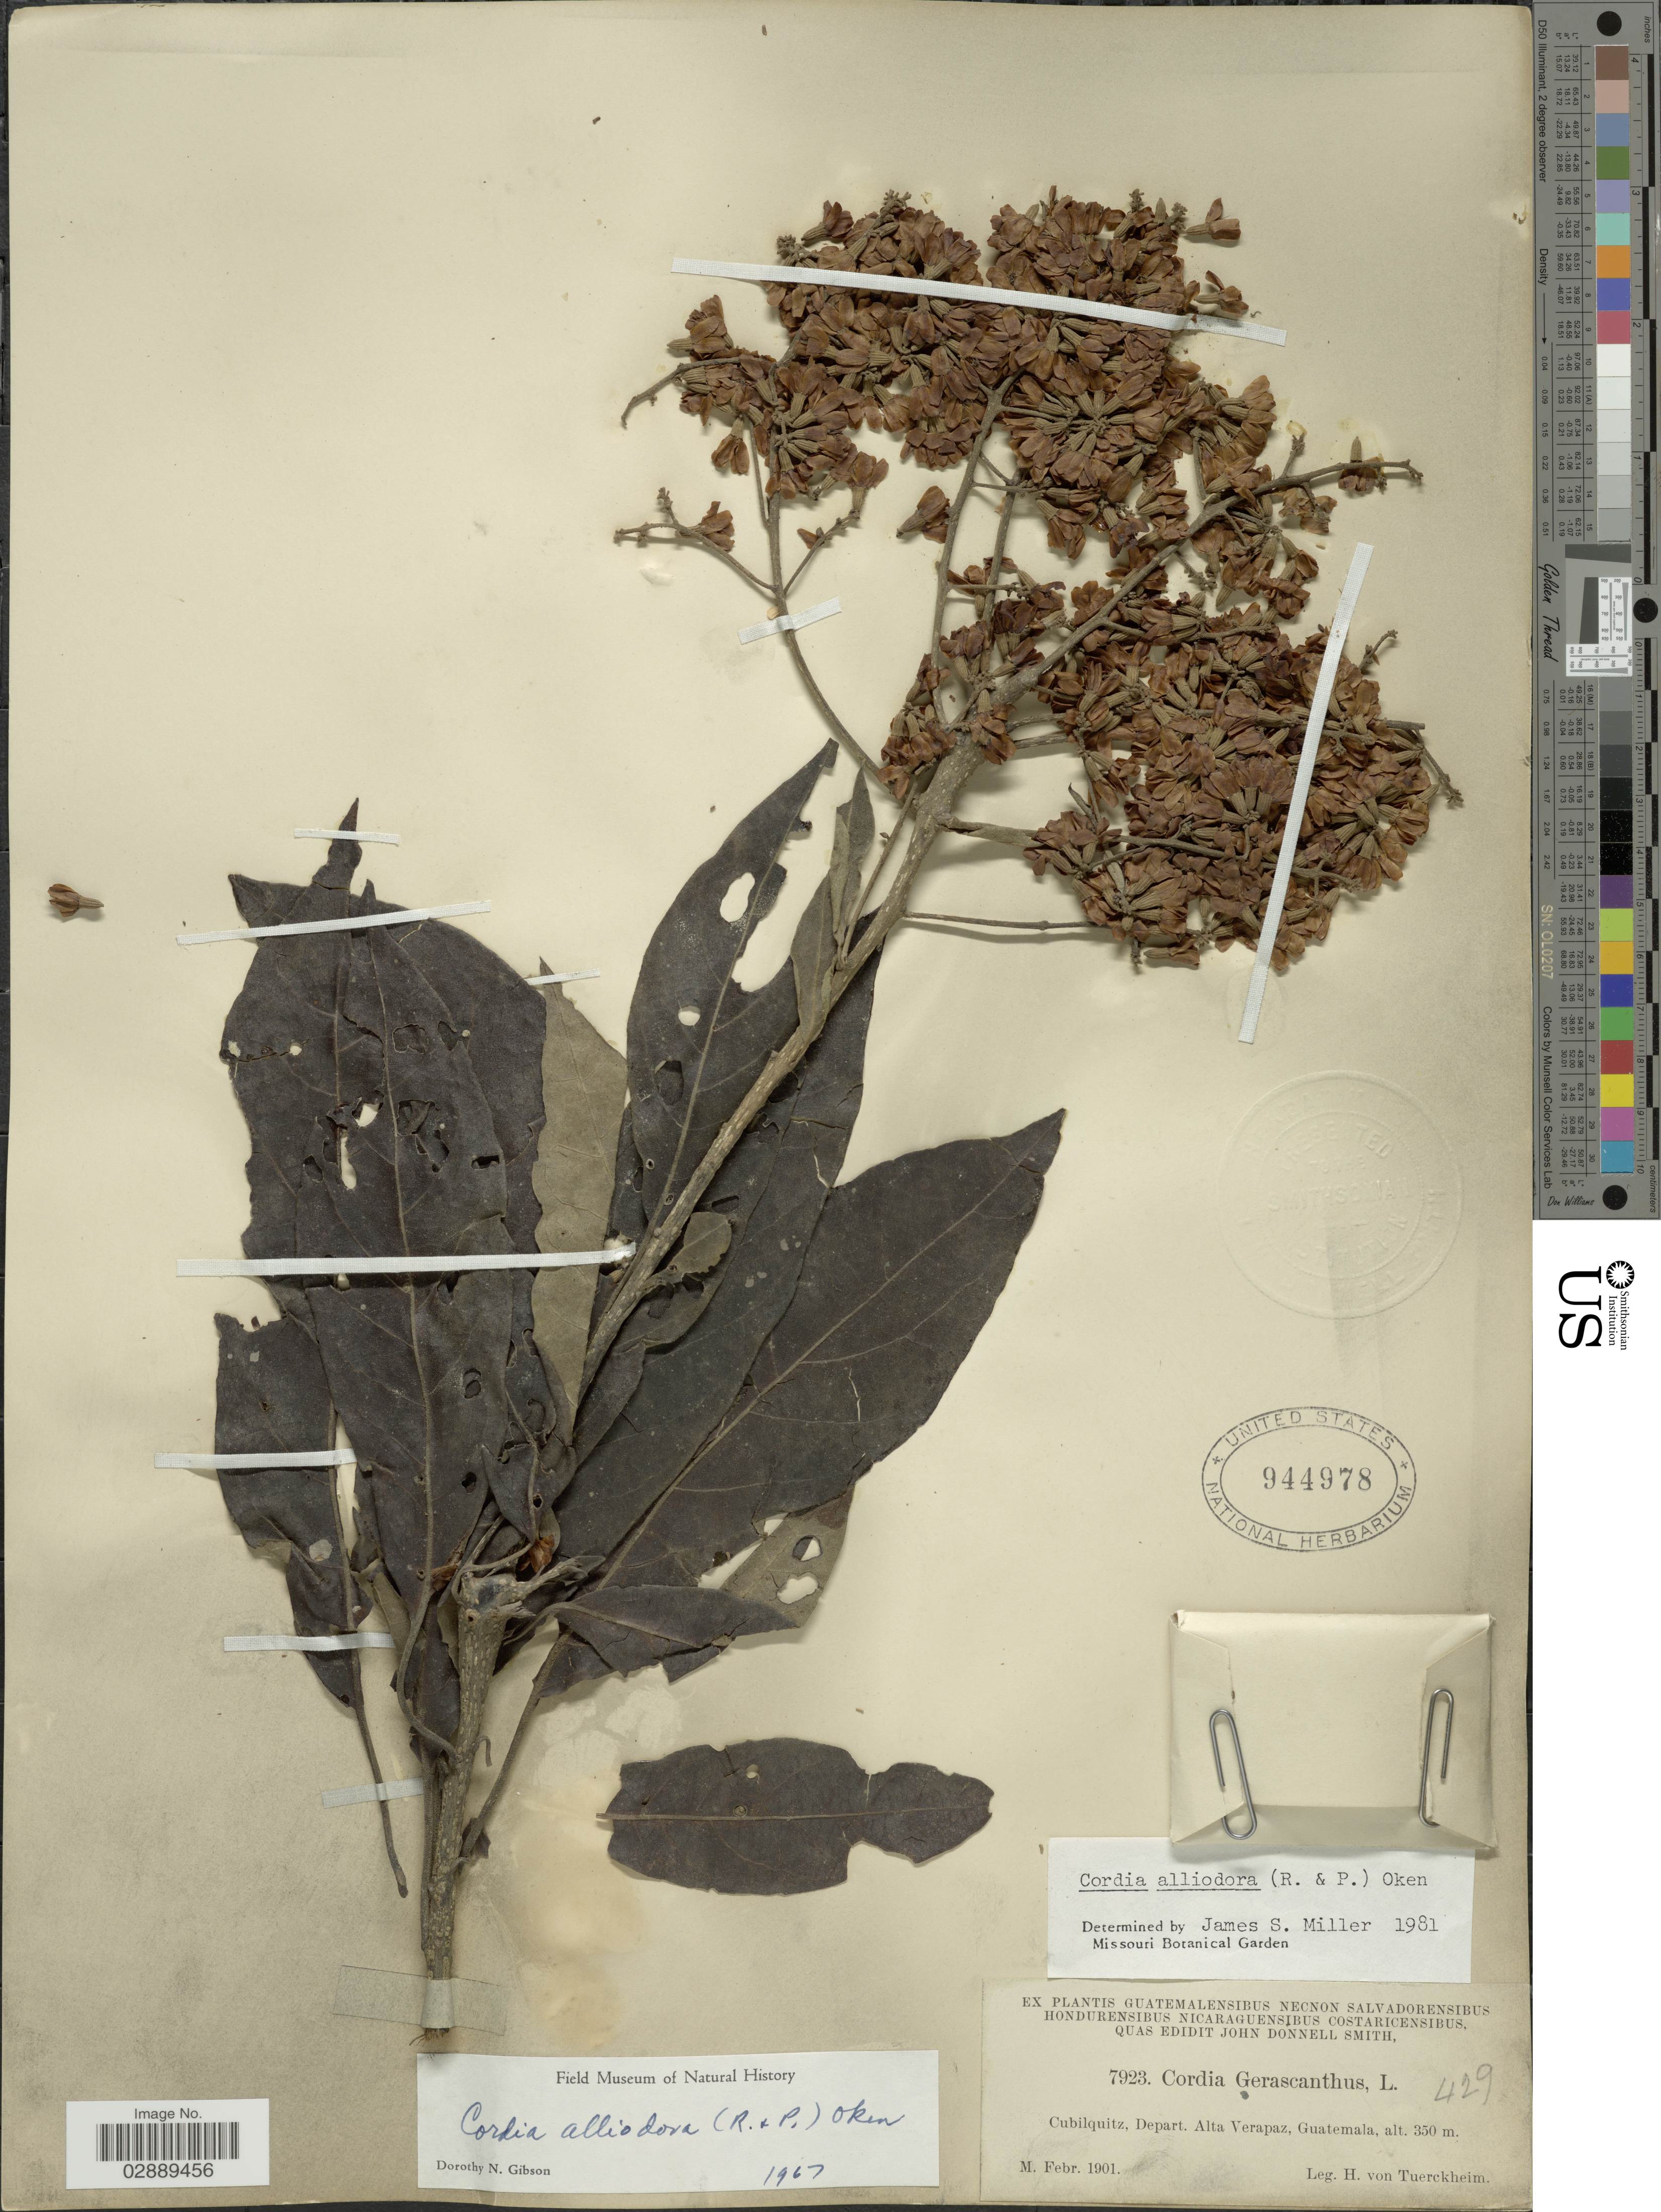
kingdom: Plantae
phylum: Tracheophyta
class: Magnoliopsida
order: Boraginales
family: Cordiaceae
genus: Cordia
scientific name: Cordia alliodora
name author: (Ruiz & Pav.) Oken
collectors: H. von Türckheim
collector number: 7923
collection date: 1901-02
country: Guatemala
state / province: Alta Verapaz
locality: Cubilquitz, Depart. Alta Verapaz.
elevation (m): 350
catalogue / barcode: US 944978